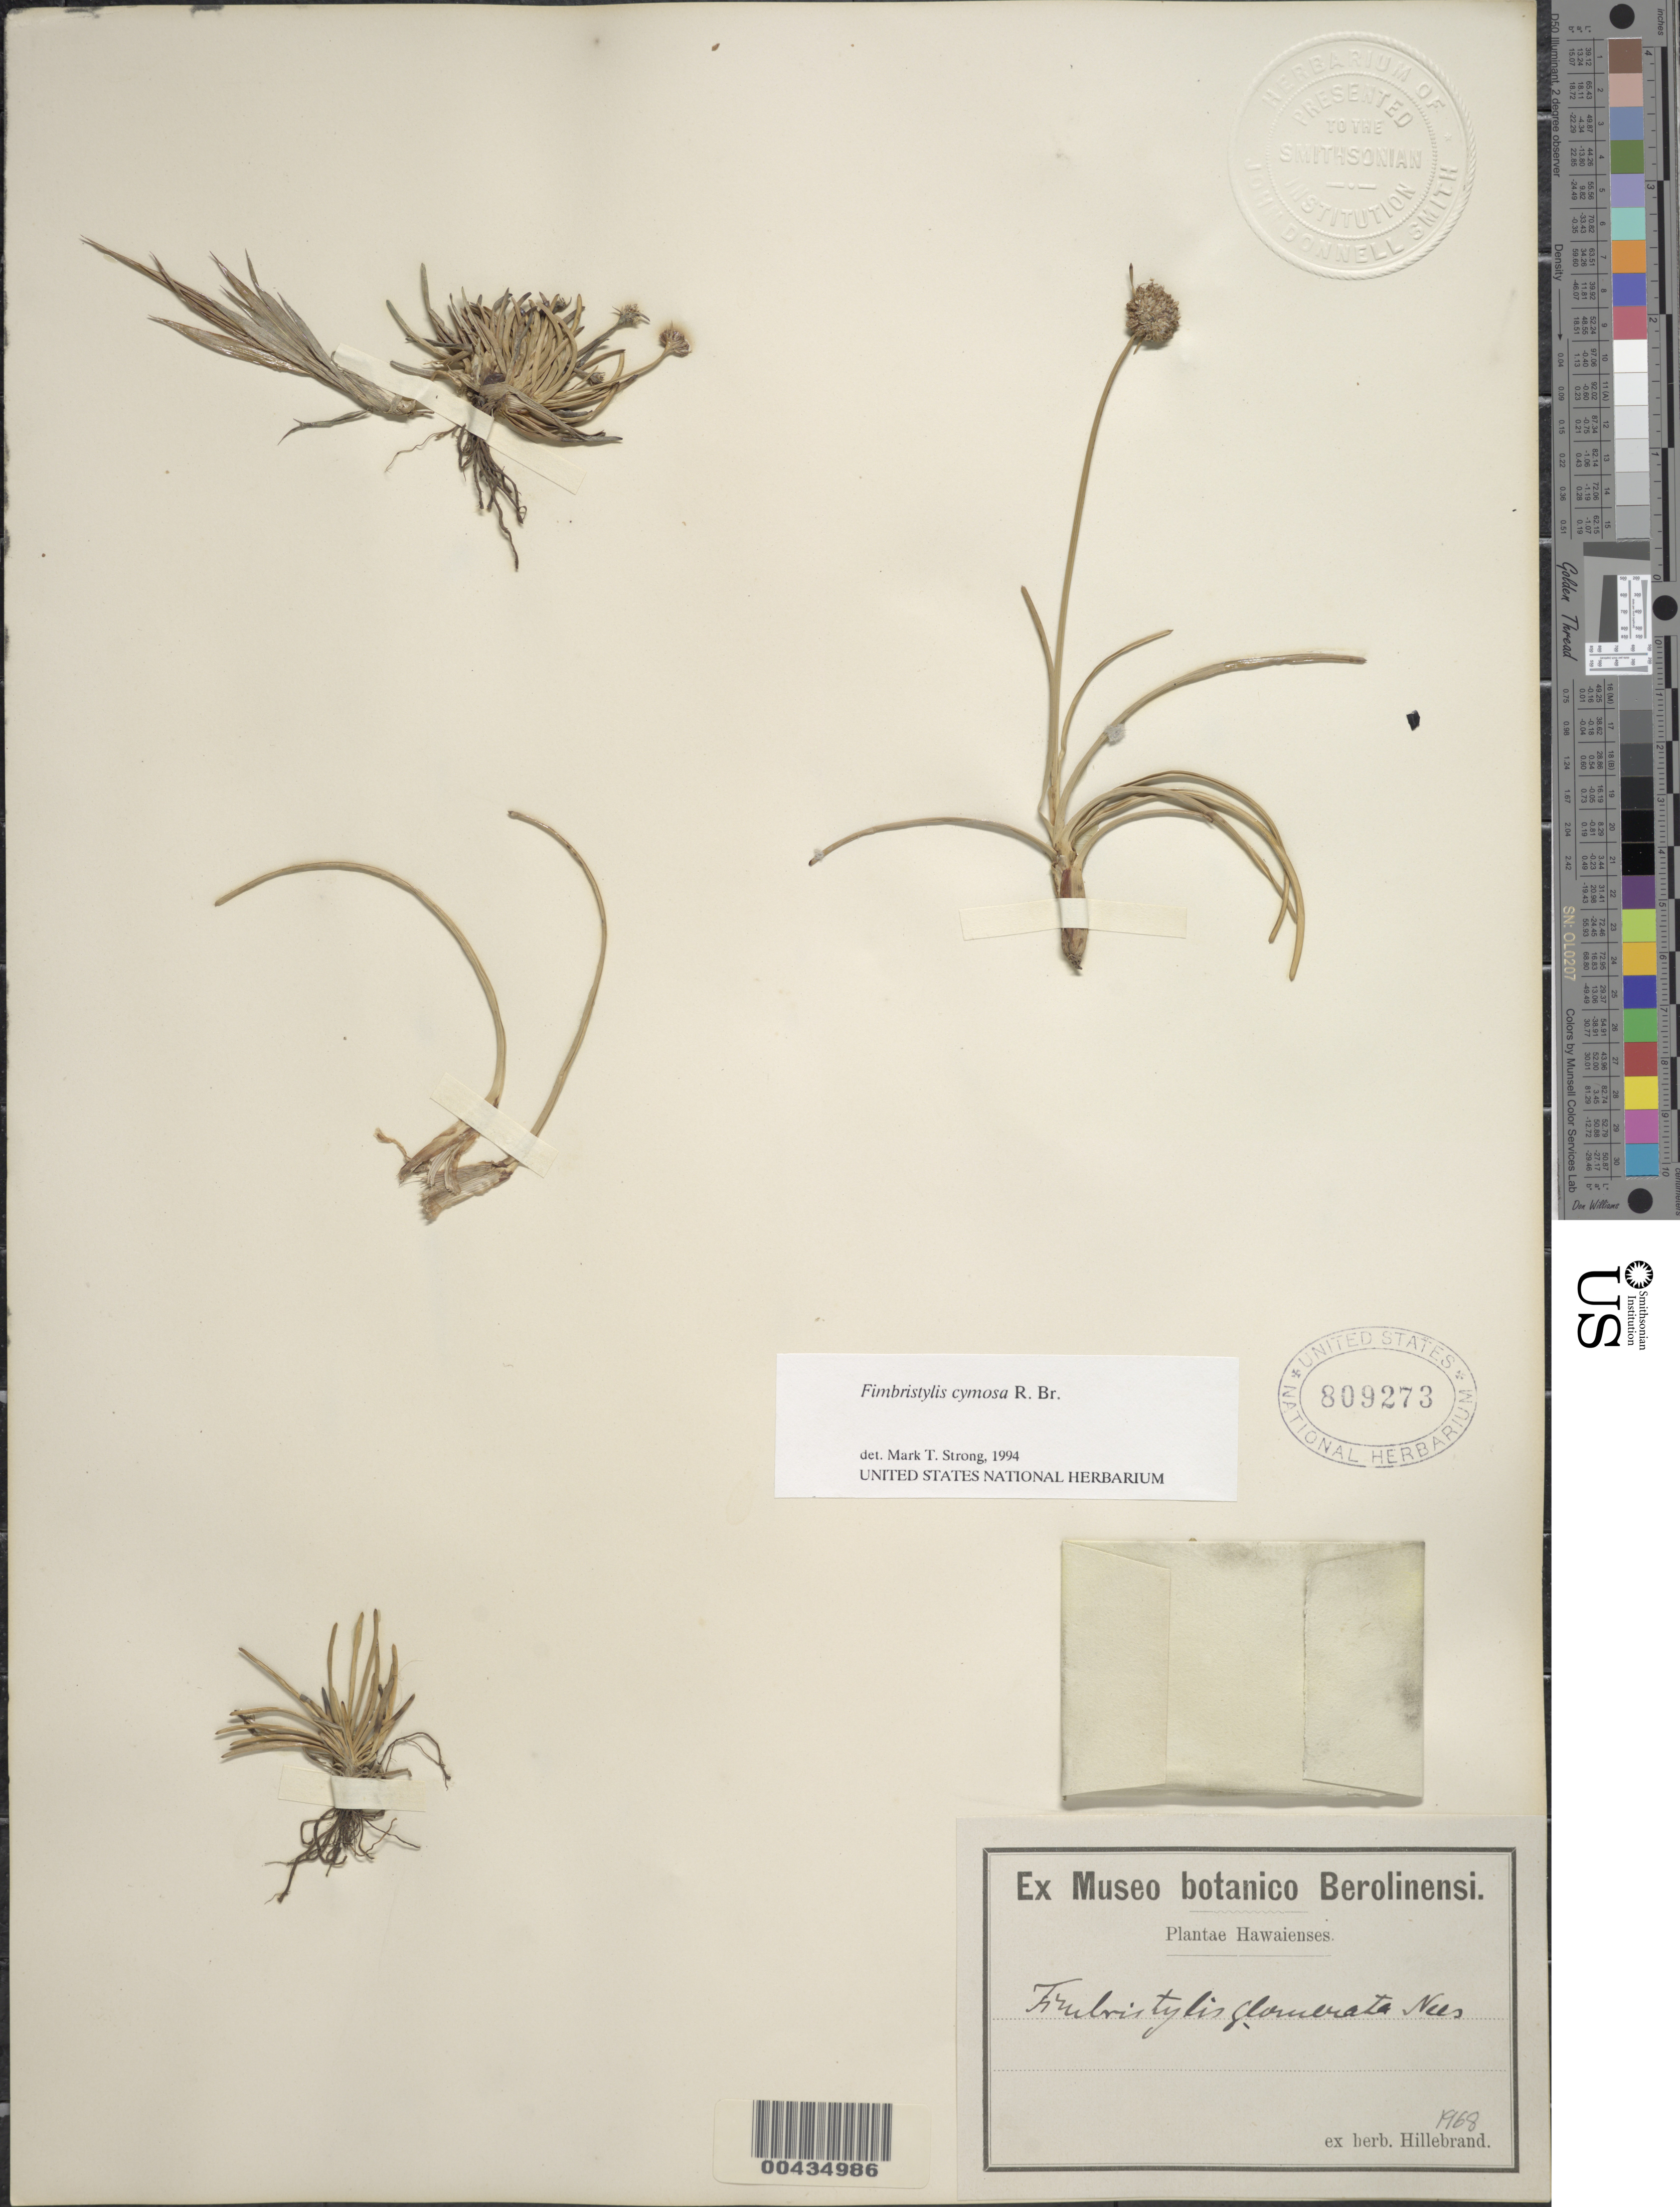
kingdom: Plantae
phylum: Tracheophyta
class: Liliopsida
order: Poales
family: Cyperaceae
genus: Fimbristylis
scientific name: Fimbristylis cymosa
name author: R. Br.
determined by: Strong, M. T., (US), Smithsonian Institution - National Museum of Natural History (UNITED STATES)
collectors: W. Hillebrand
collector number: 1968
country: United States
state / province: Hawaii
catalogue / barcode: US 809273